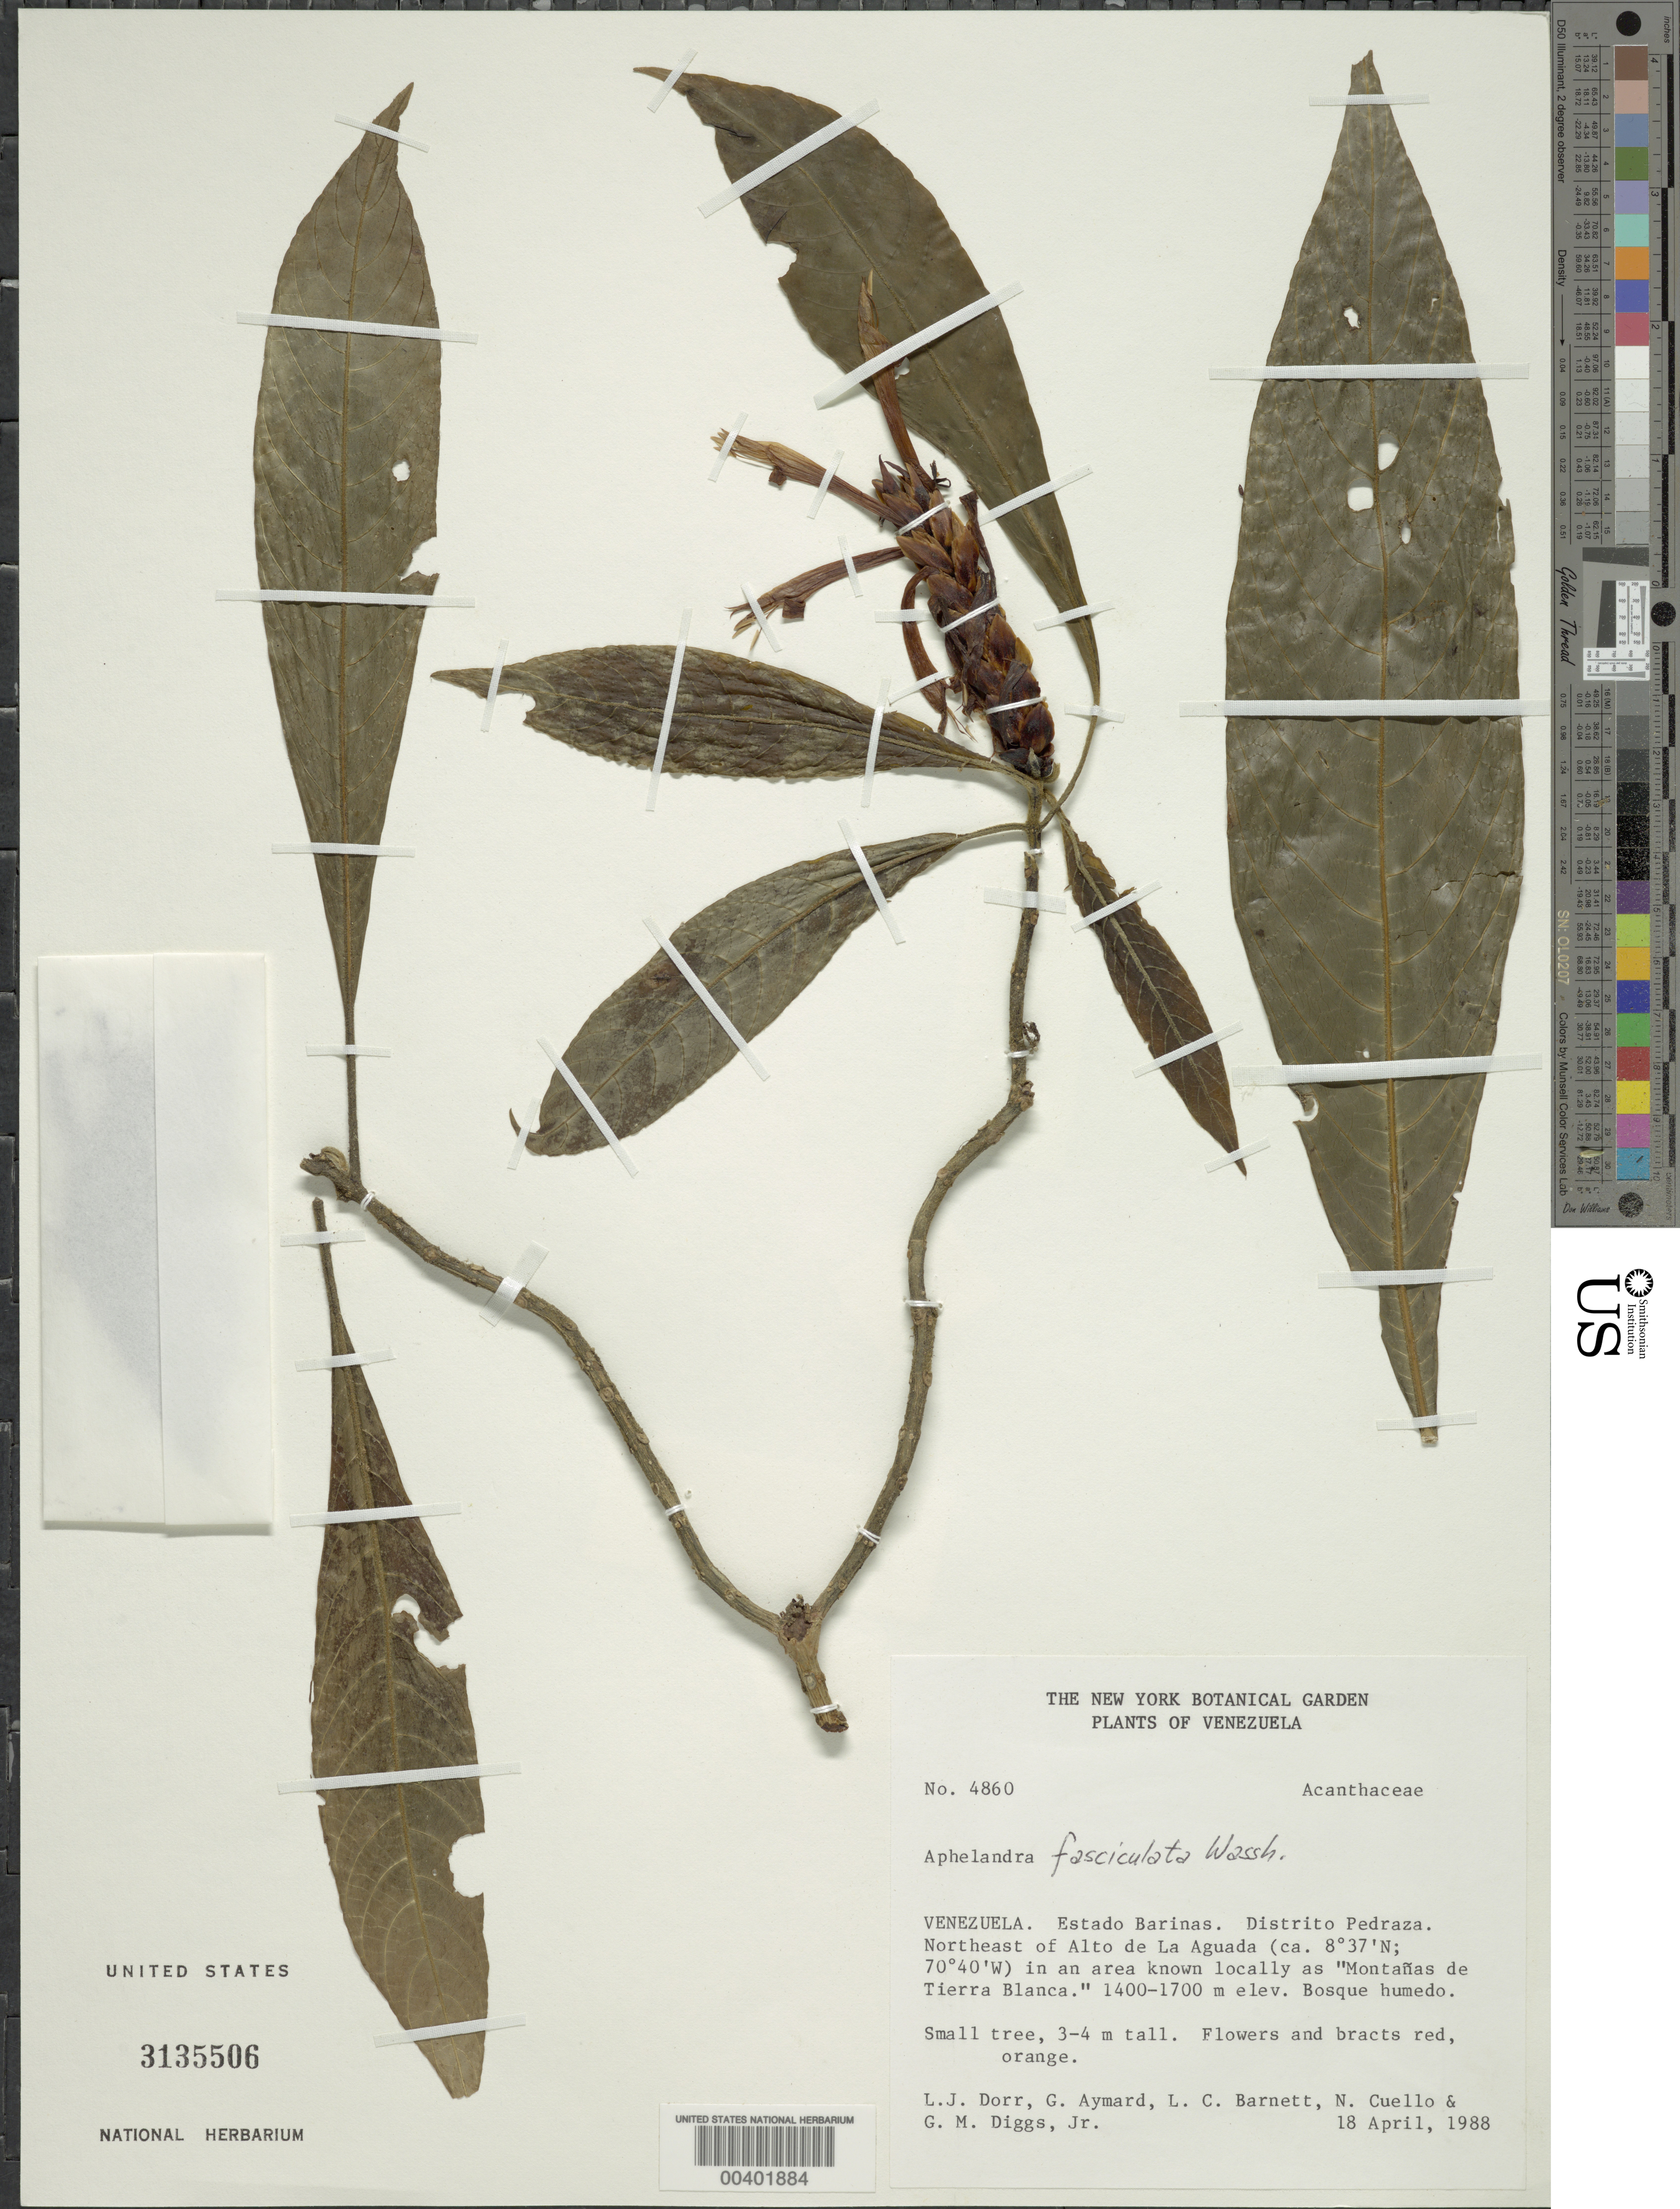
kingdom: Plantae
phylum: Tracheophyta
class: Magnoliopsida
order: Lamiales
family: Acanthaceae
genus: Aphelandra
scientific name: Aphelandra fasciculata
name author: Wassh.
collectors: L. J. Dorr, G. A. Aymard, L. C. Barnett, N. L. Cuello & G. Diggs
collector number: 4860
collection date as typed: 18 Apr 1988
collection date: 1988-04-18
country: Venezuela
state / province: Barinas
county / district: Pedraza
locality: NE of Alto de La Aguada in an area known locally as 'Montañas de Tierra Blanca"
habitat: Bosque humedo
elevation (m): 1400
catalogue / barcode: US 3135506